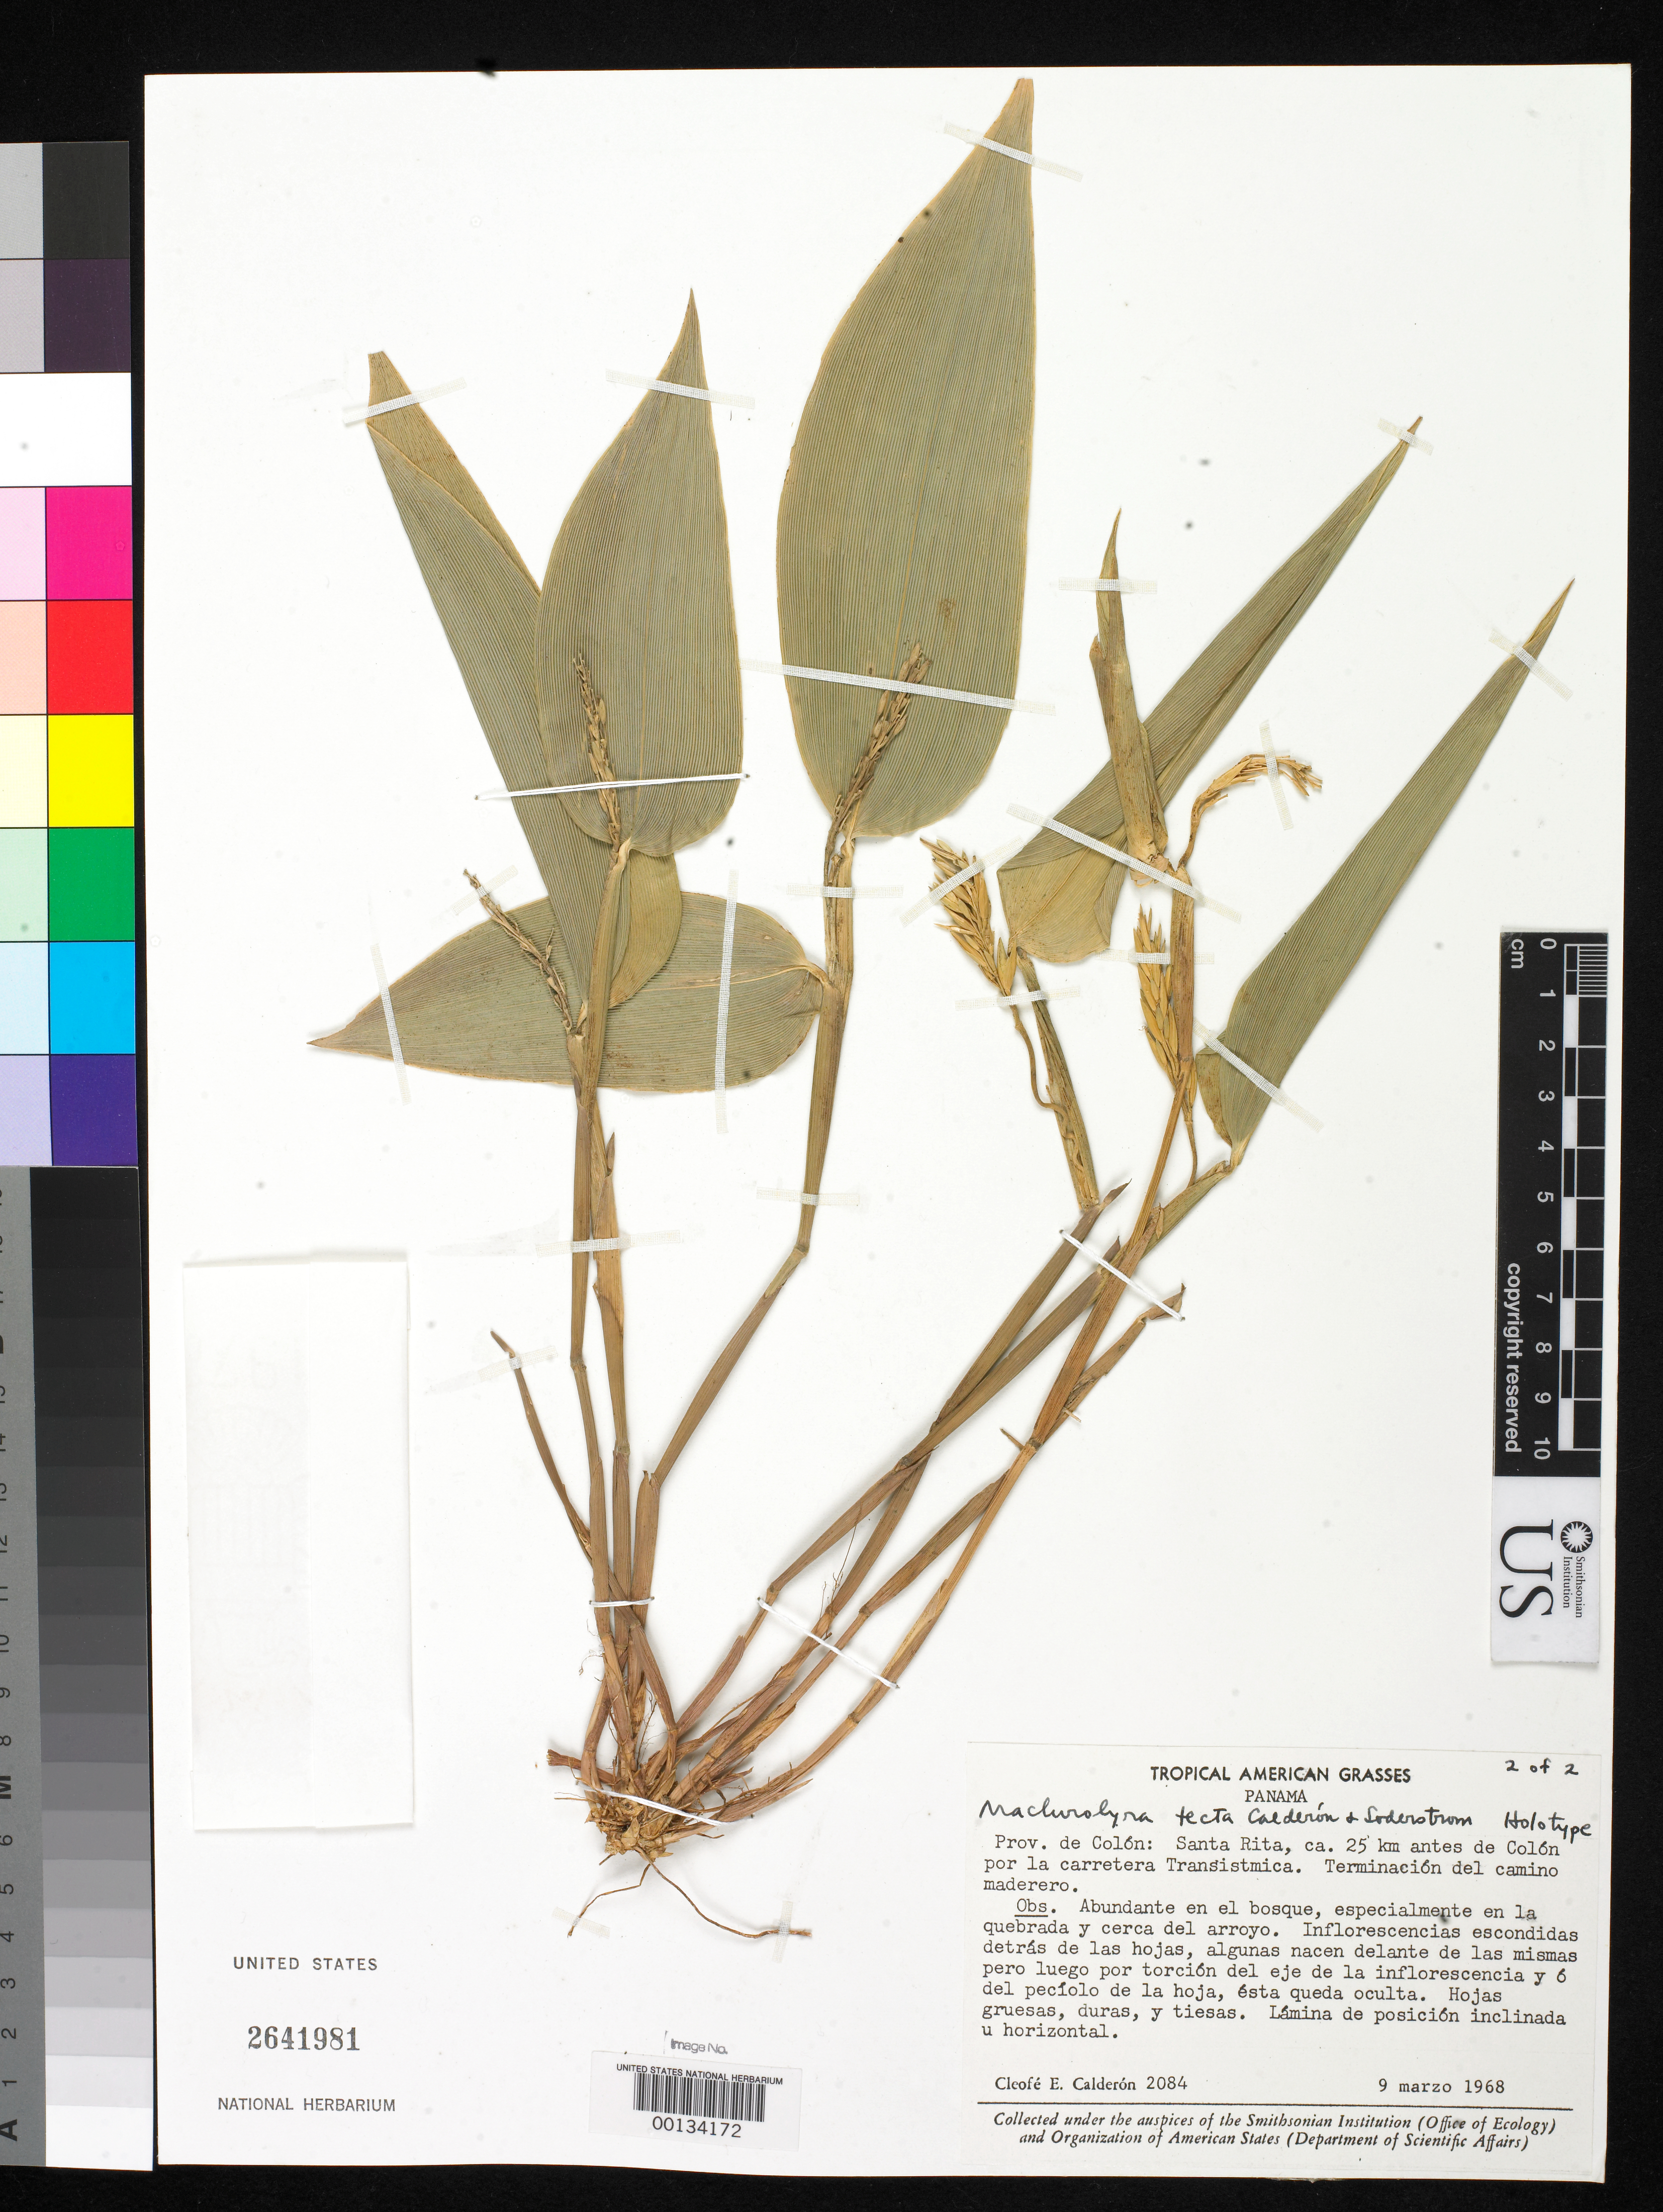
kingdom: Plantae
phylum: Tracheophyta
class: Liliopsida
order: Poales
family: Poaceae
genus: Maclurolyra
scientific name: Maclurolyra tecta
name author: C. E. Calderón & Soderstr.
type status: Holotype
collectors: C. E. Calderón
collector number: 2084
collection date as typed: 09 Mar 1968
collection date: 1968-03-09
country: Panama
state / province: Colón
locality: Santa Rita, end of timber road ca. 25 km before Colon on the Trans-Isthmian highway.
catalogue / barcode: US 2641981